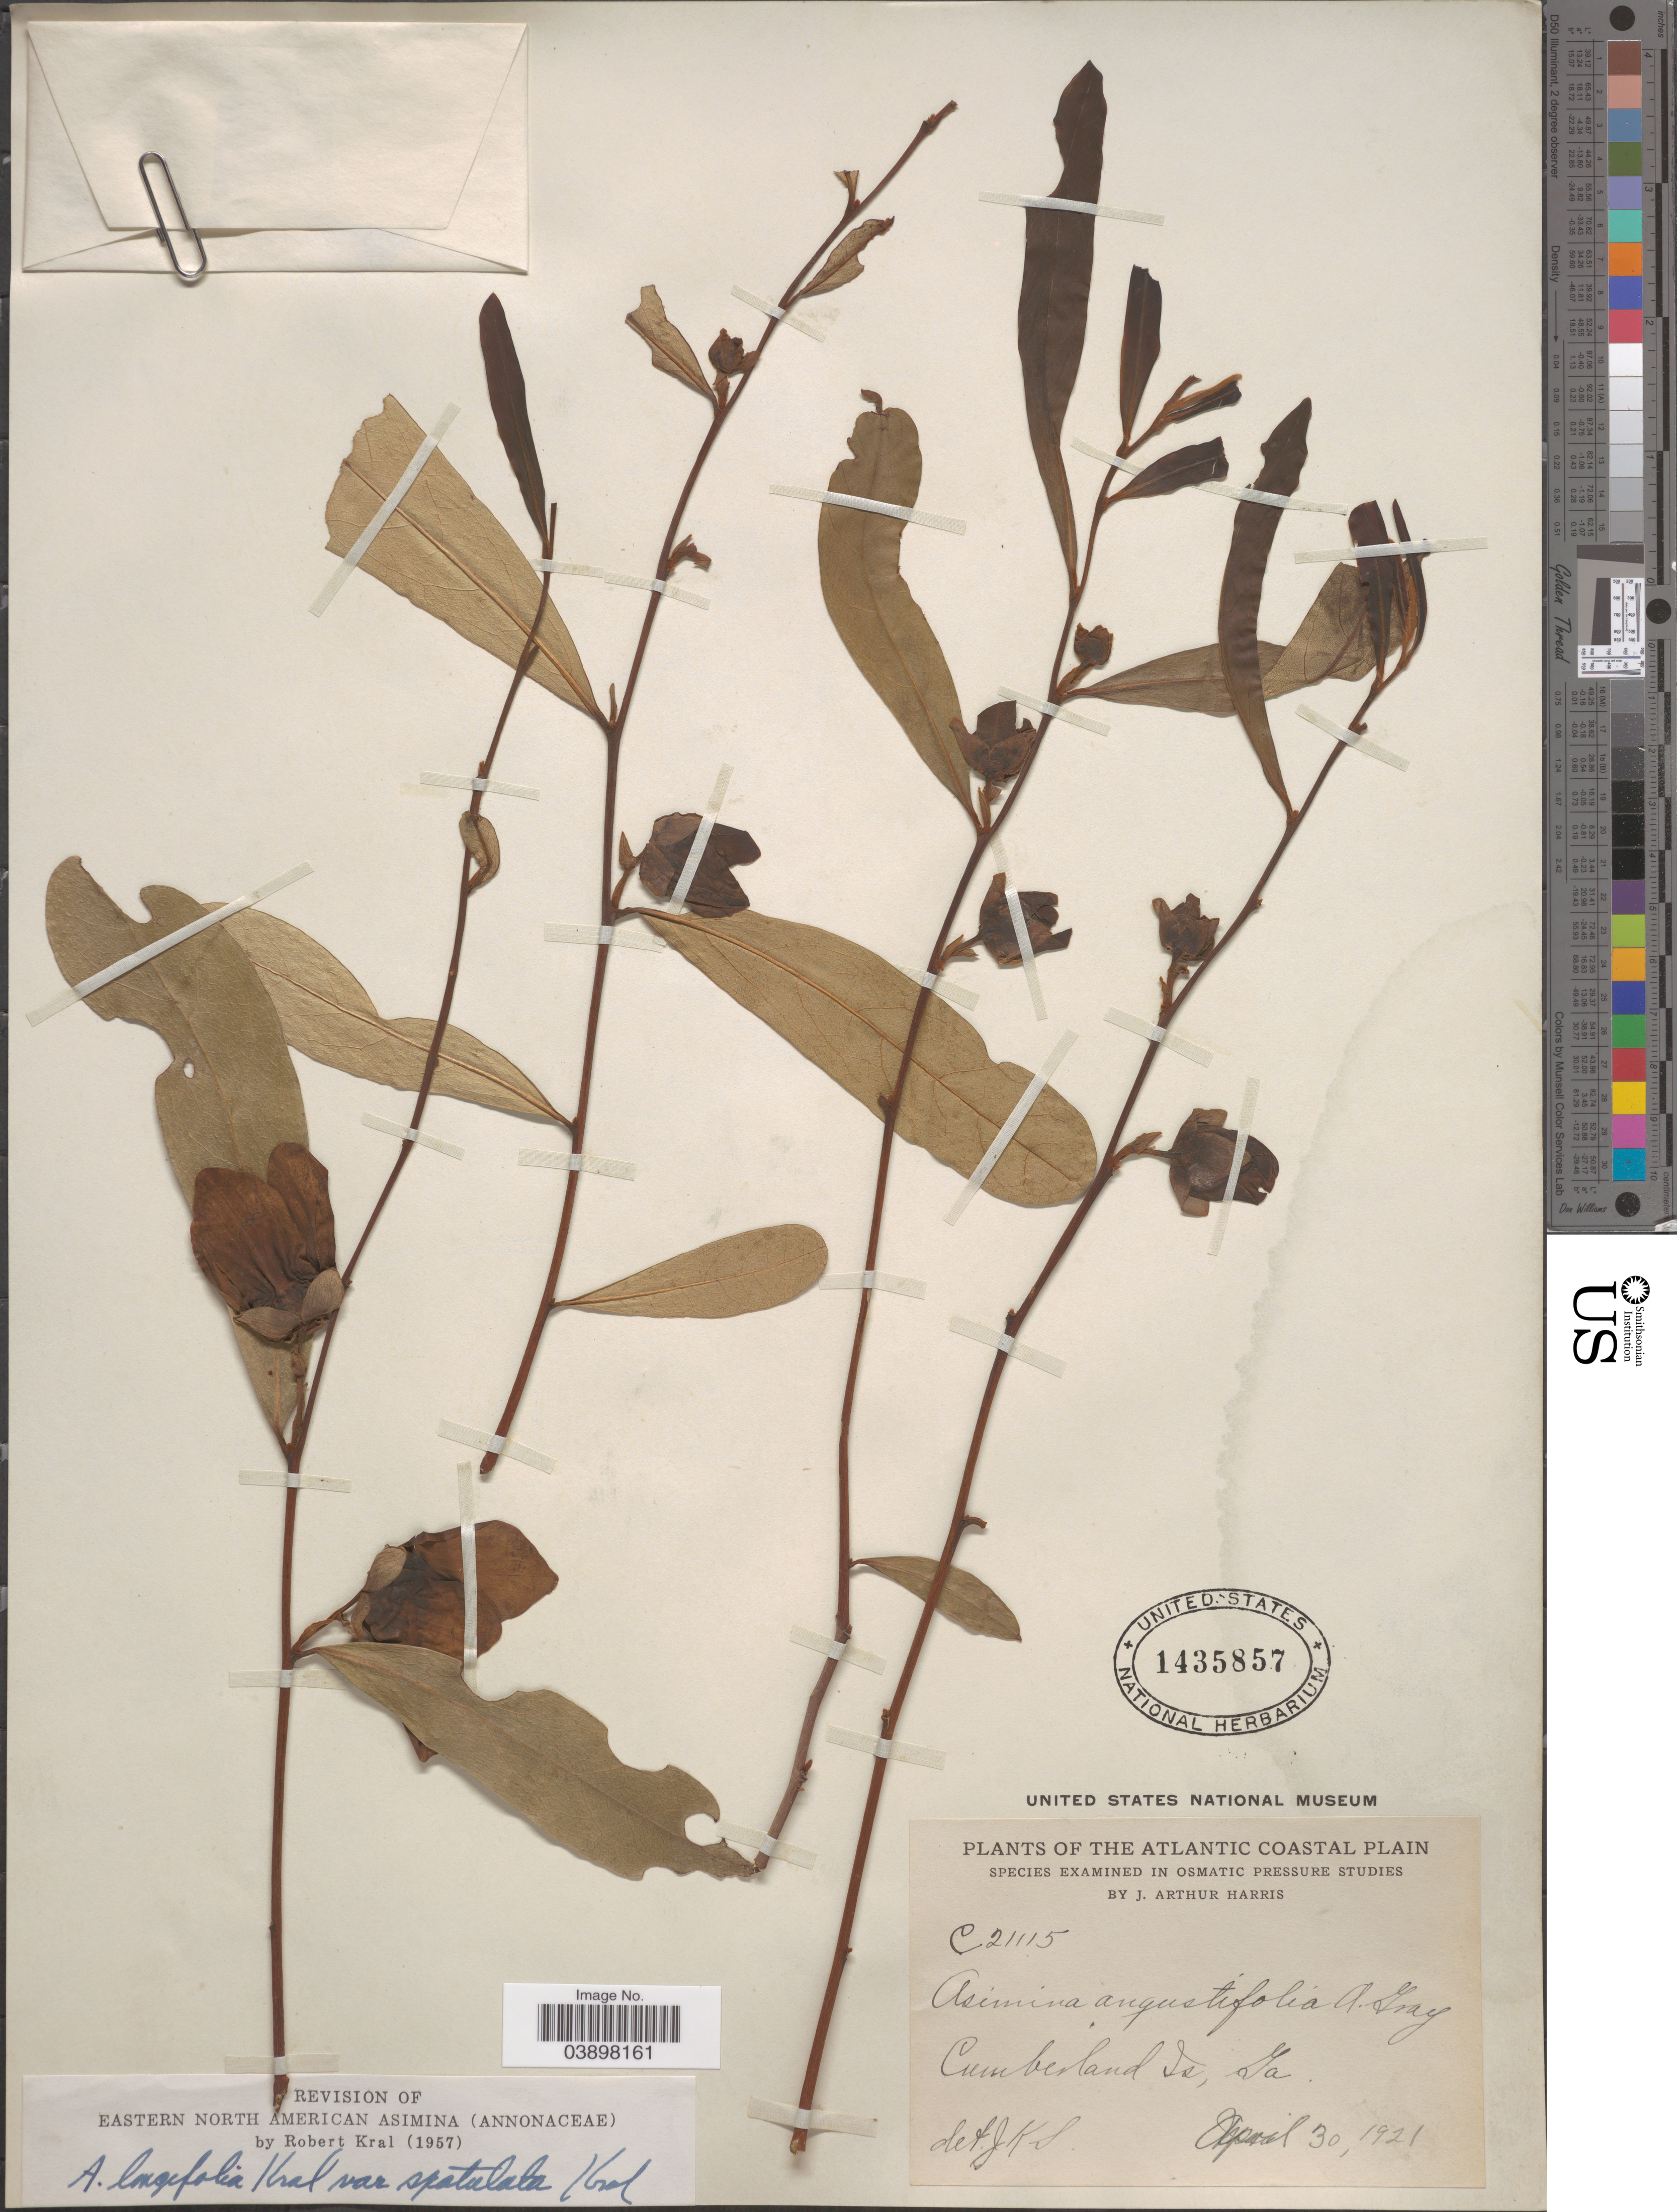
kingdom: Plantae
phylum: Tracheophyta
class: Magnoliopsida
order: Magnoliales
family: Annonaceae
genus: Asimina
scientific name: Asimina longifolia var. spatulata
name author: Kral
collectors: J. A. Harris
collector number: C21115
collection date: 1921-04-30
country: United States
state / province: Georgia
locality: The Atlantic Coastal Plain. Cumberland Is.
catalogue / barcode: US 1435857